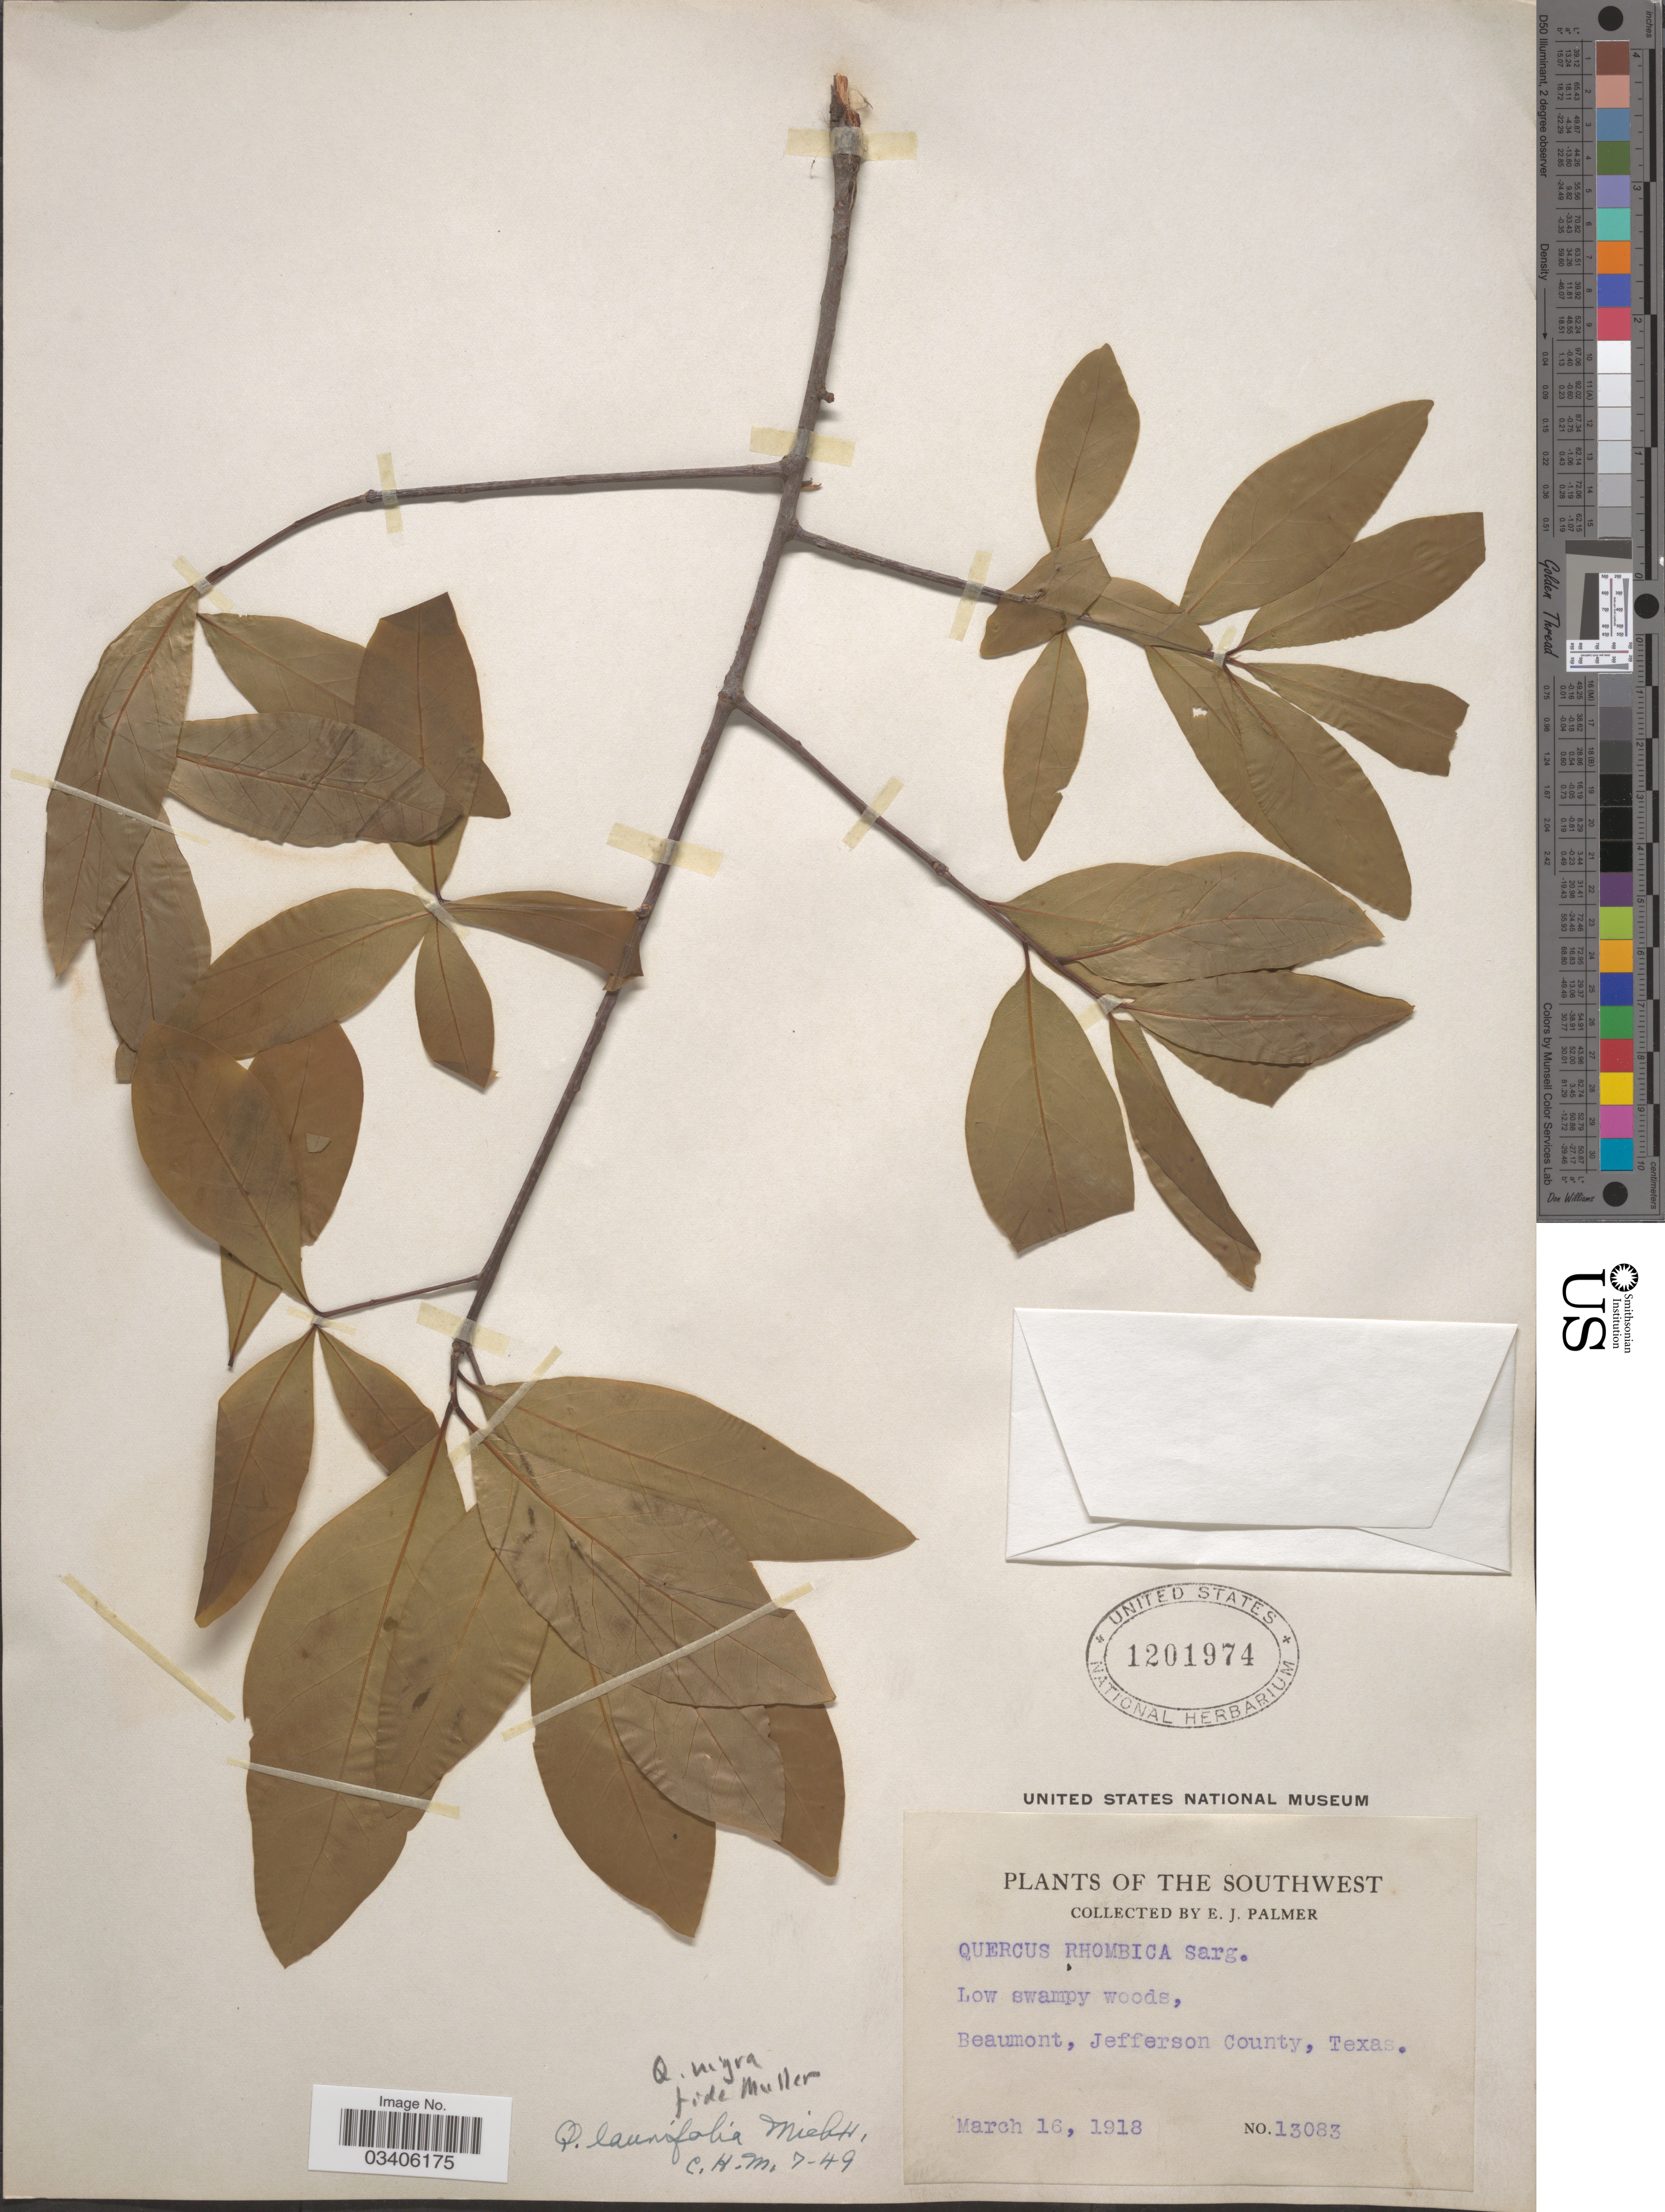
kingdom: Plantae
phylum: Tracheophyta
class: Magnoliopsida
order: Fagales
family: Fagaceae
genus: Quercus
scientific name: Quercus laurifolia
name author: Michx.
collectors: E. J. Palmer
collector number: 13083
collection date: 1918-03-16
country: United States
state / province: Texas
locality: The Southwest. Beaumont, Jefferson County.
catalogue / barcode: US 1201974